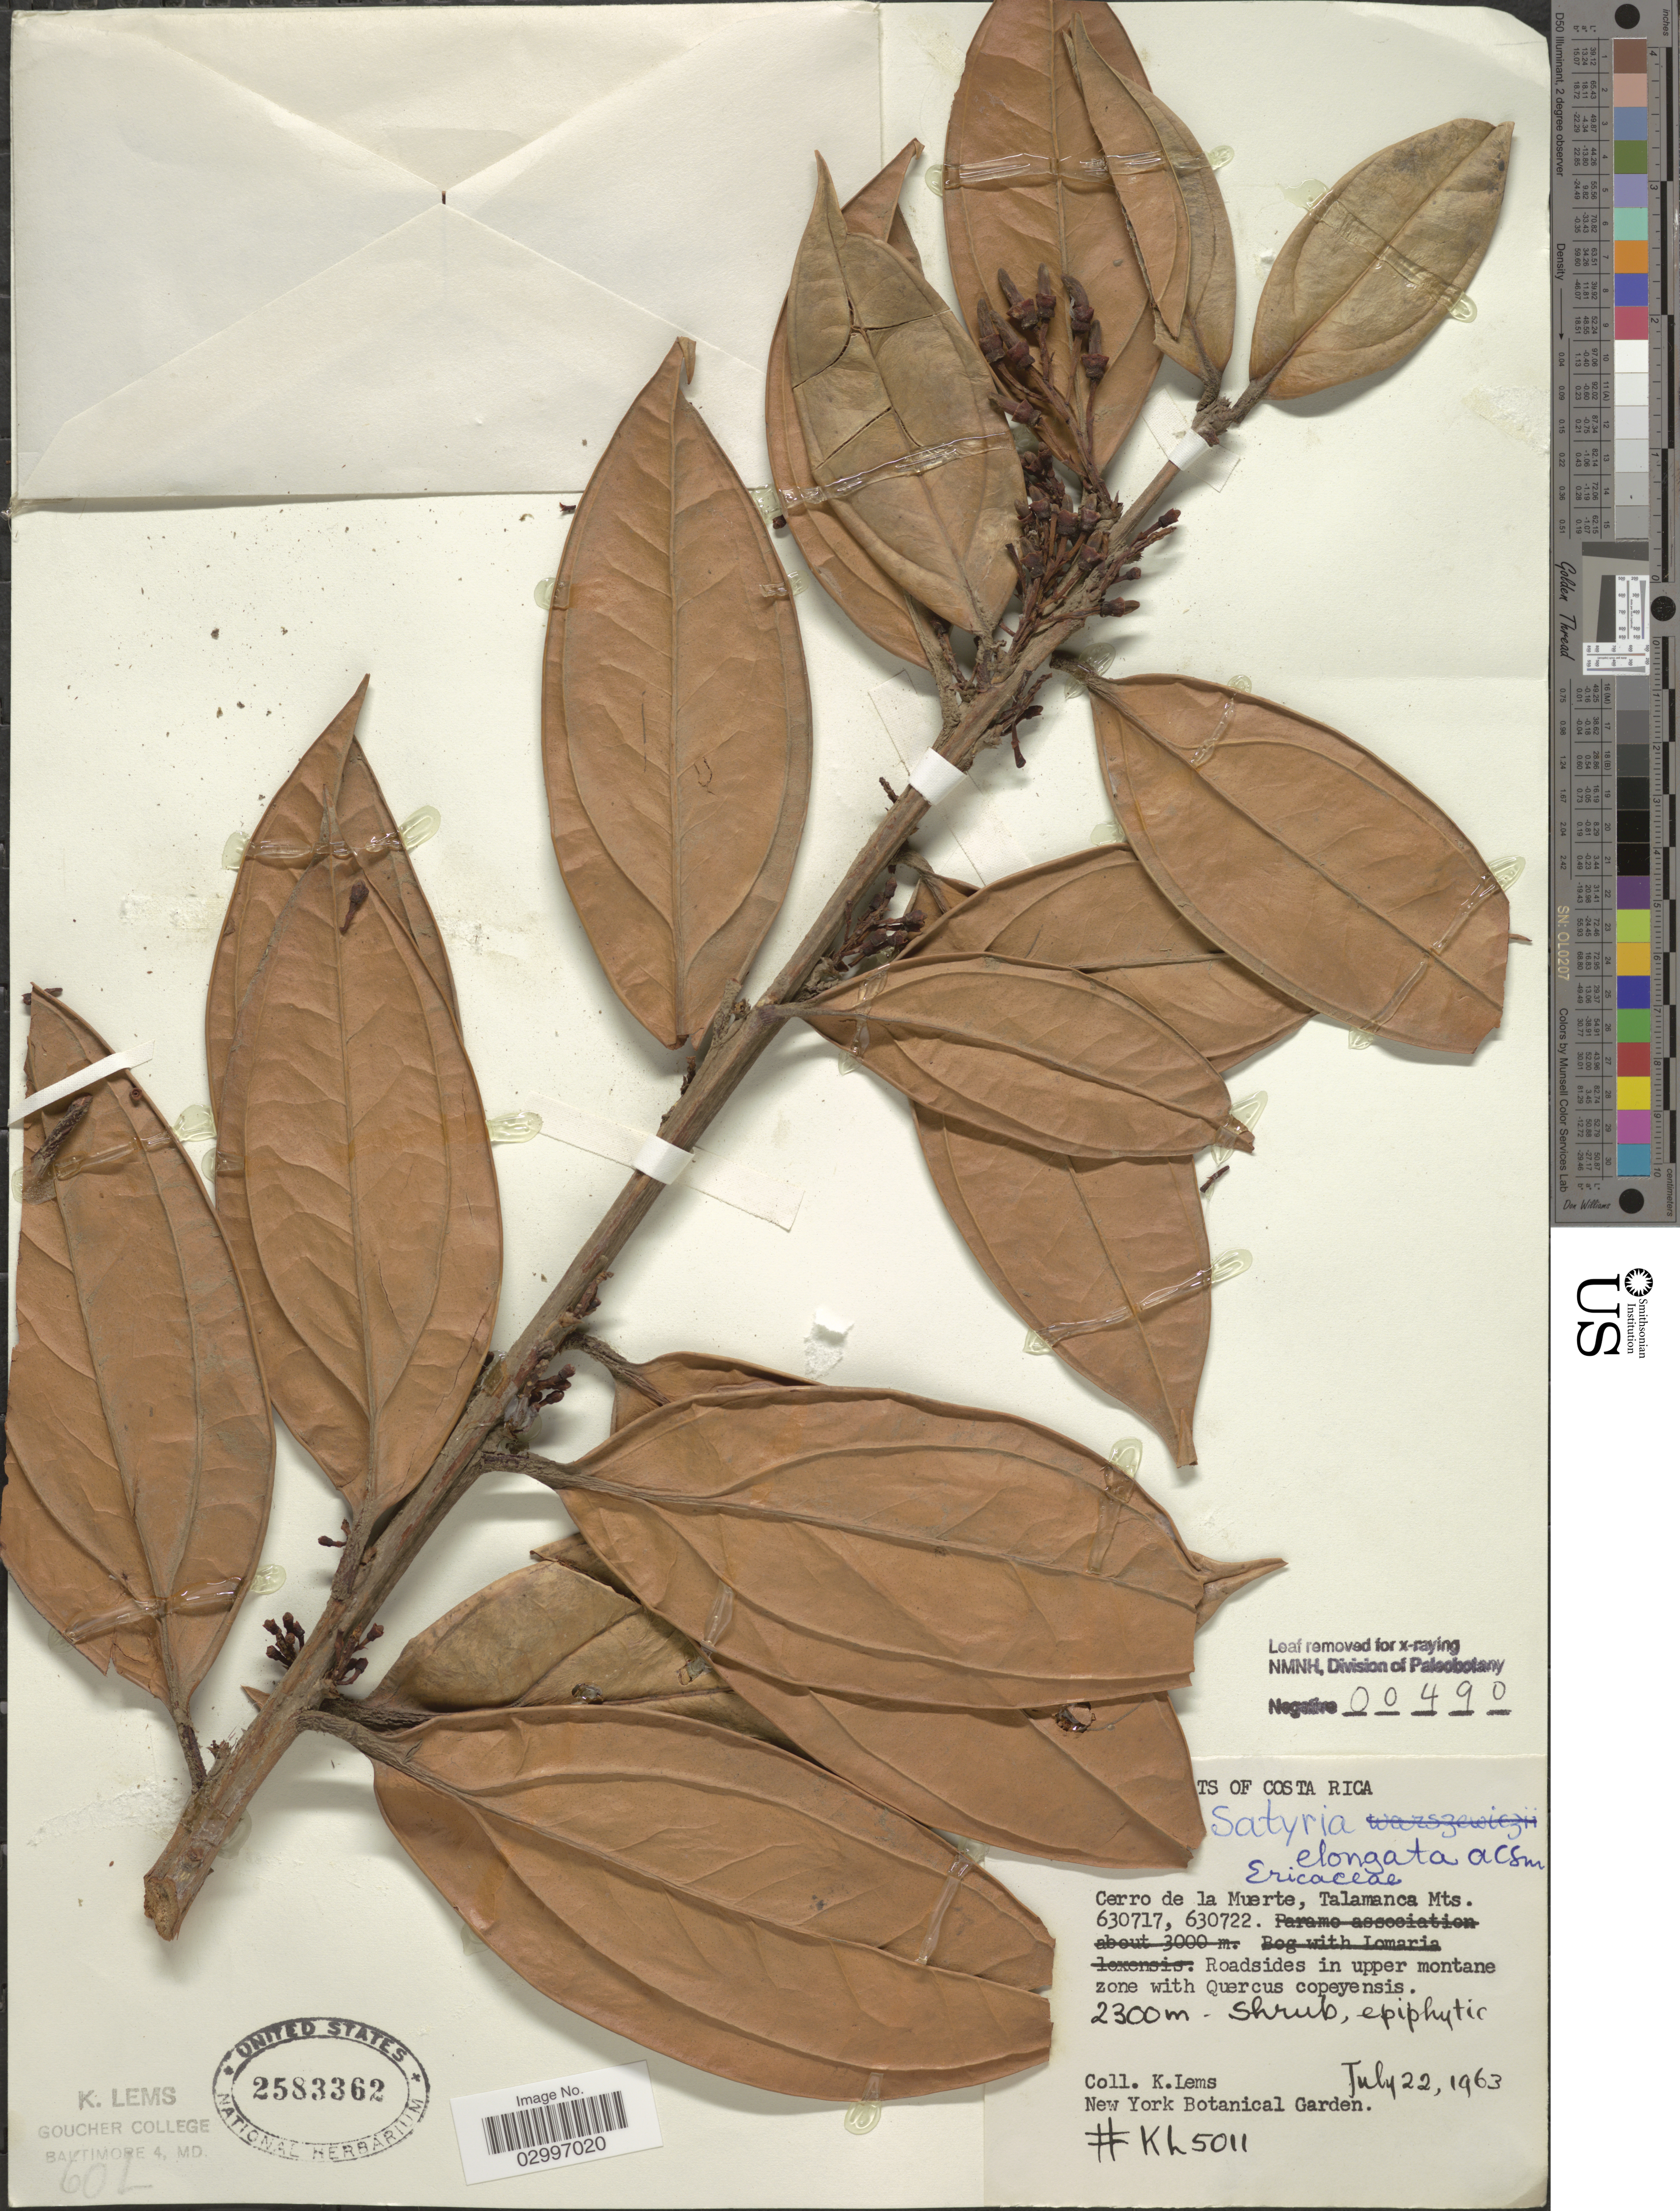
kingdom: Plantae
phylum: Tracheophyta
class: Magnoliopsida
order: Ericales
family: Ericaceae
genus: Satyria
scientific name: Satyria elongata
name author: A.C. Sm.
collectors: K. Lems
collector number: KL5011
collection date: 1963-07-22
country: Costa Rica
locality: Cerro de la Muerte, Talamanca Mts. 630717, 630722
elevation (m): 2300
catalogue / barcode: US 2583362